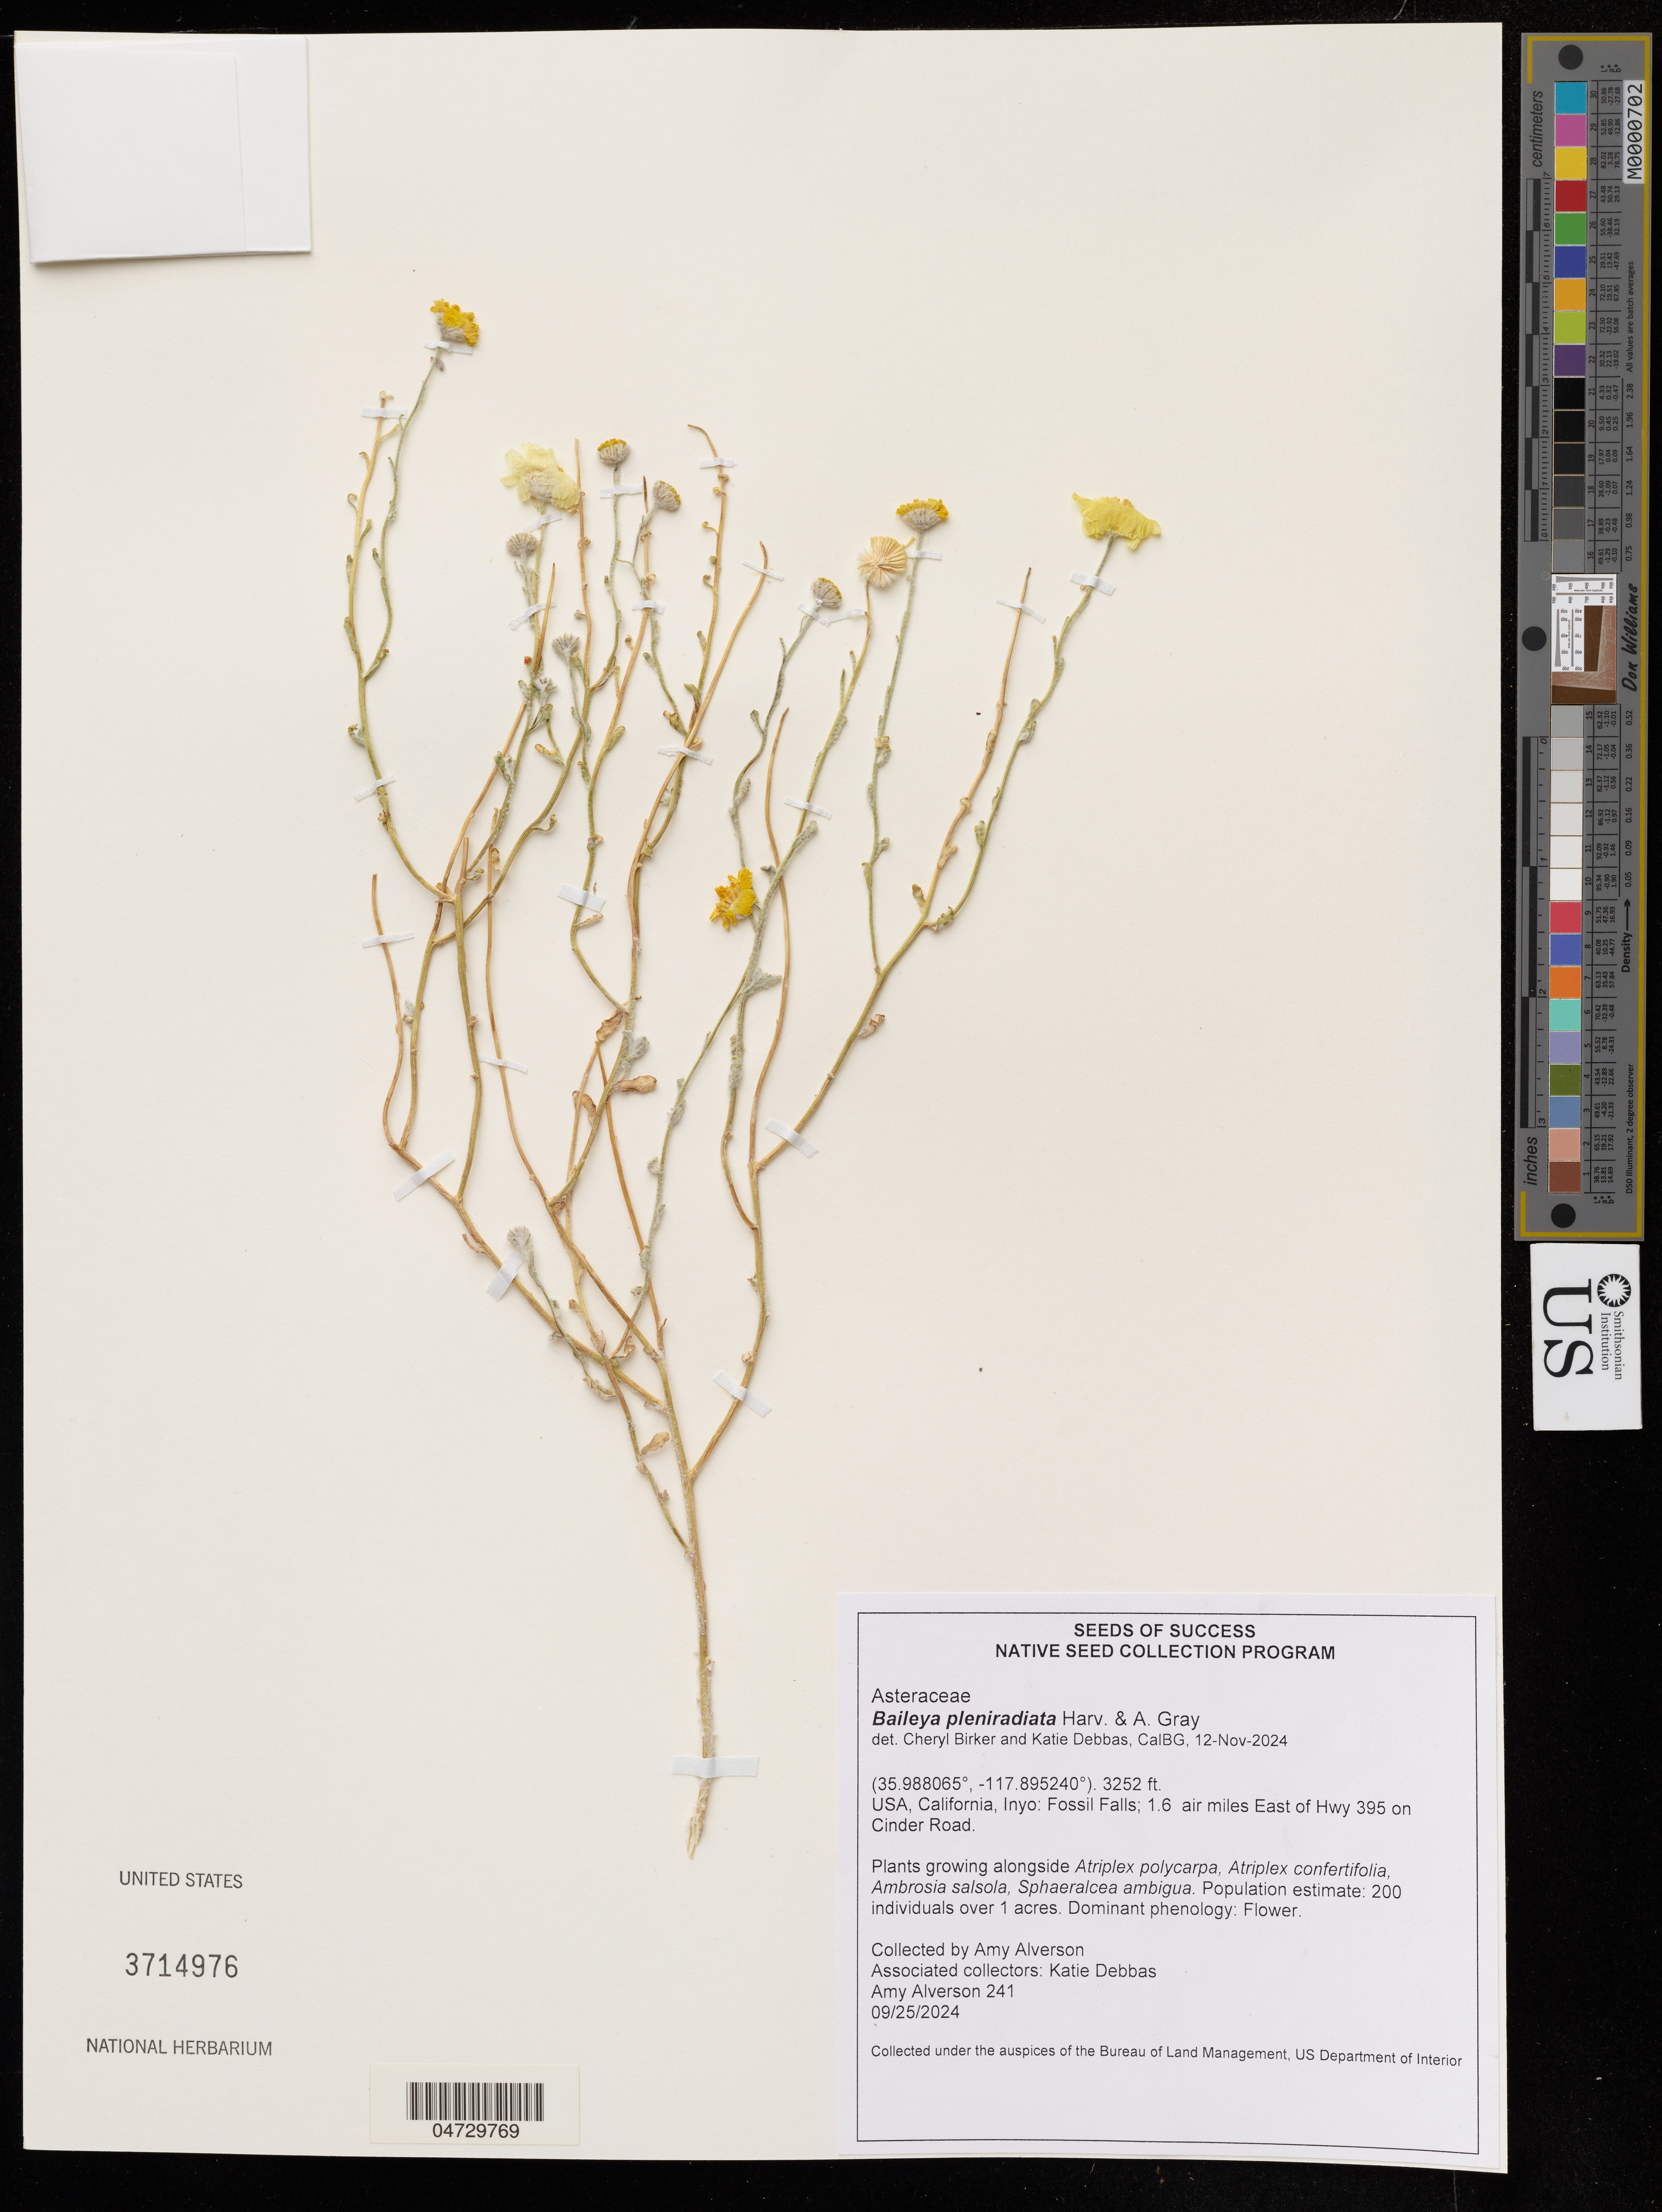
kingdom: Plantae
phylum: Tracheophyta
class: Magnoliopsida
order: Asterales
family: Asteraceae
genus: Baileya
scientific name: Baileya pleniradiata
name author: Harv. & A. Gray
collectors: A. Alverson & K. Debbas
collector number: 241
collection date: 2024-09-25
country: United States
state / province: California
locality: Inyo: Fossil Falls; 1.6 air miles East of Hwy 395 on Cinder Road.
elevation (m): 991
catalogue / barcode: US 3714976